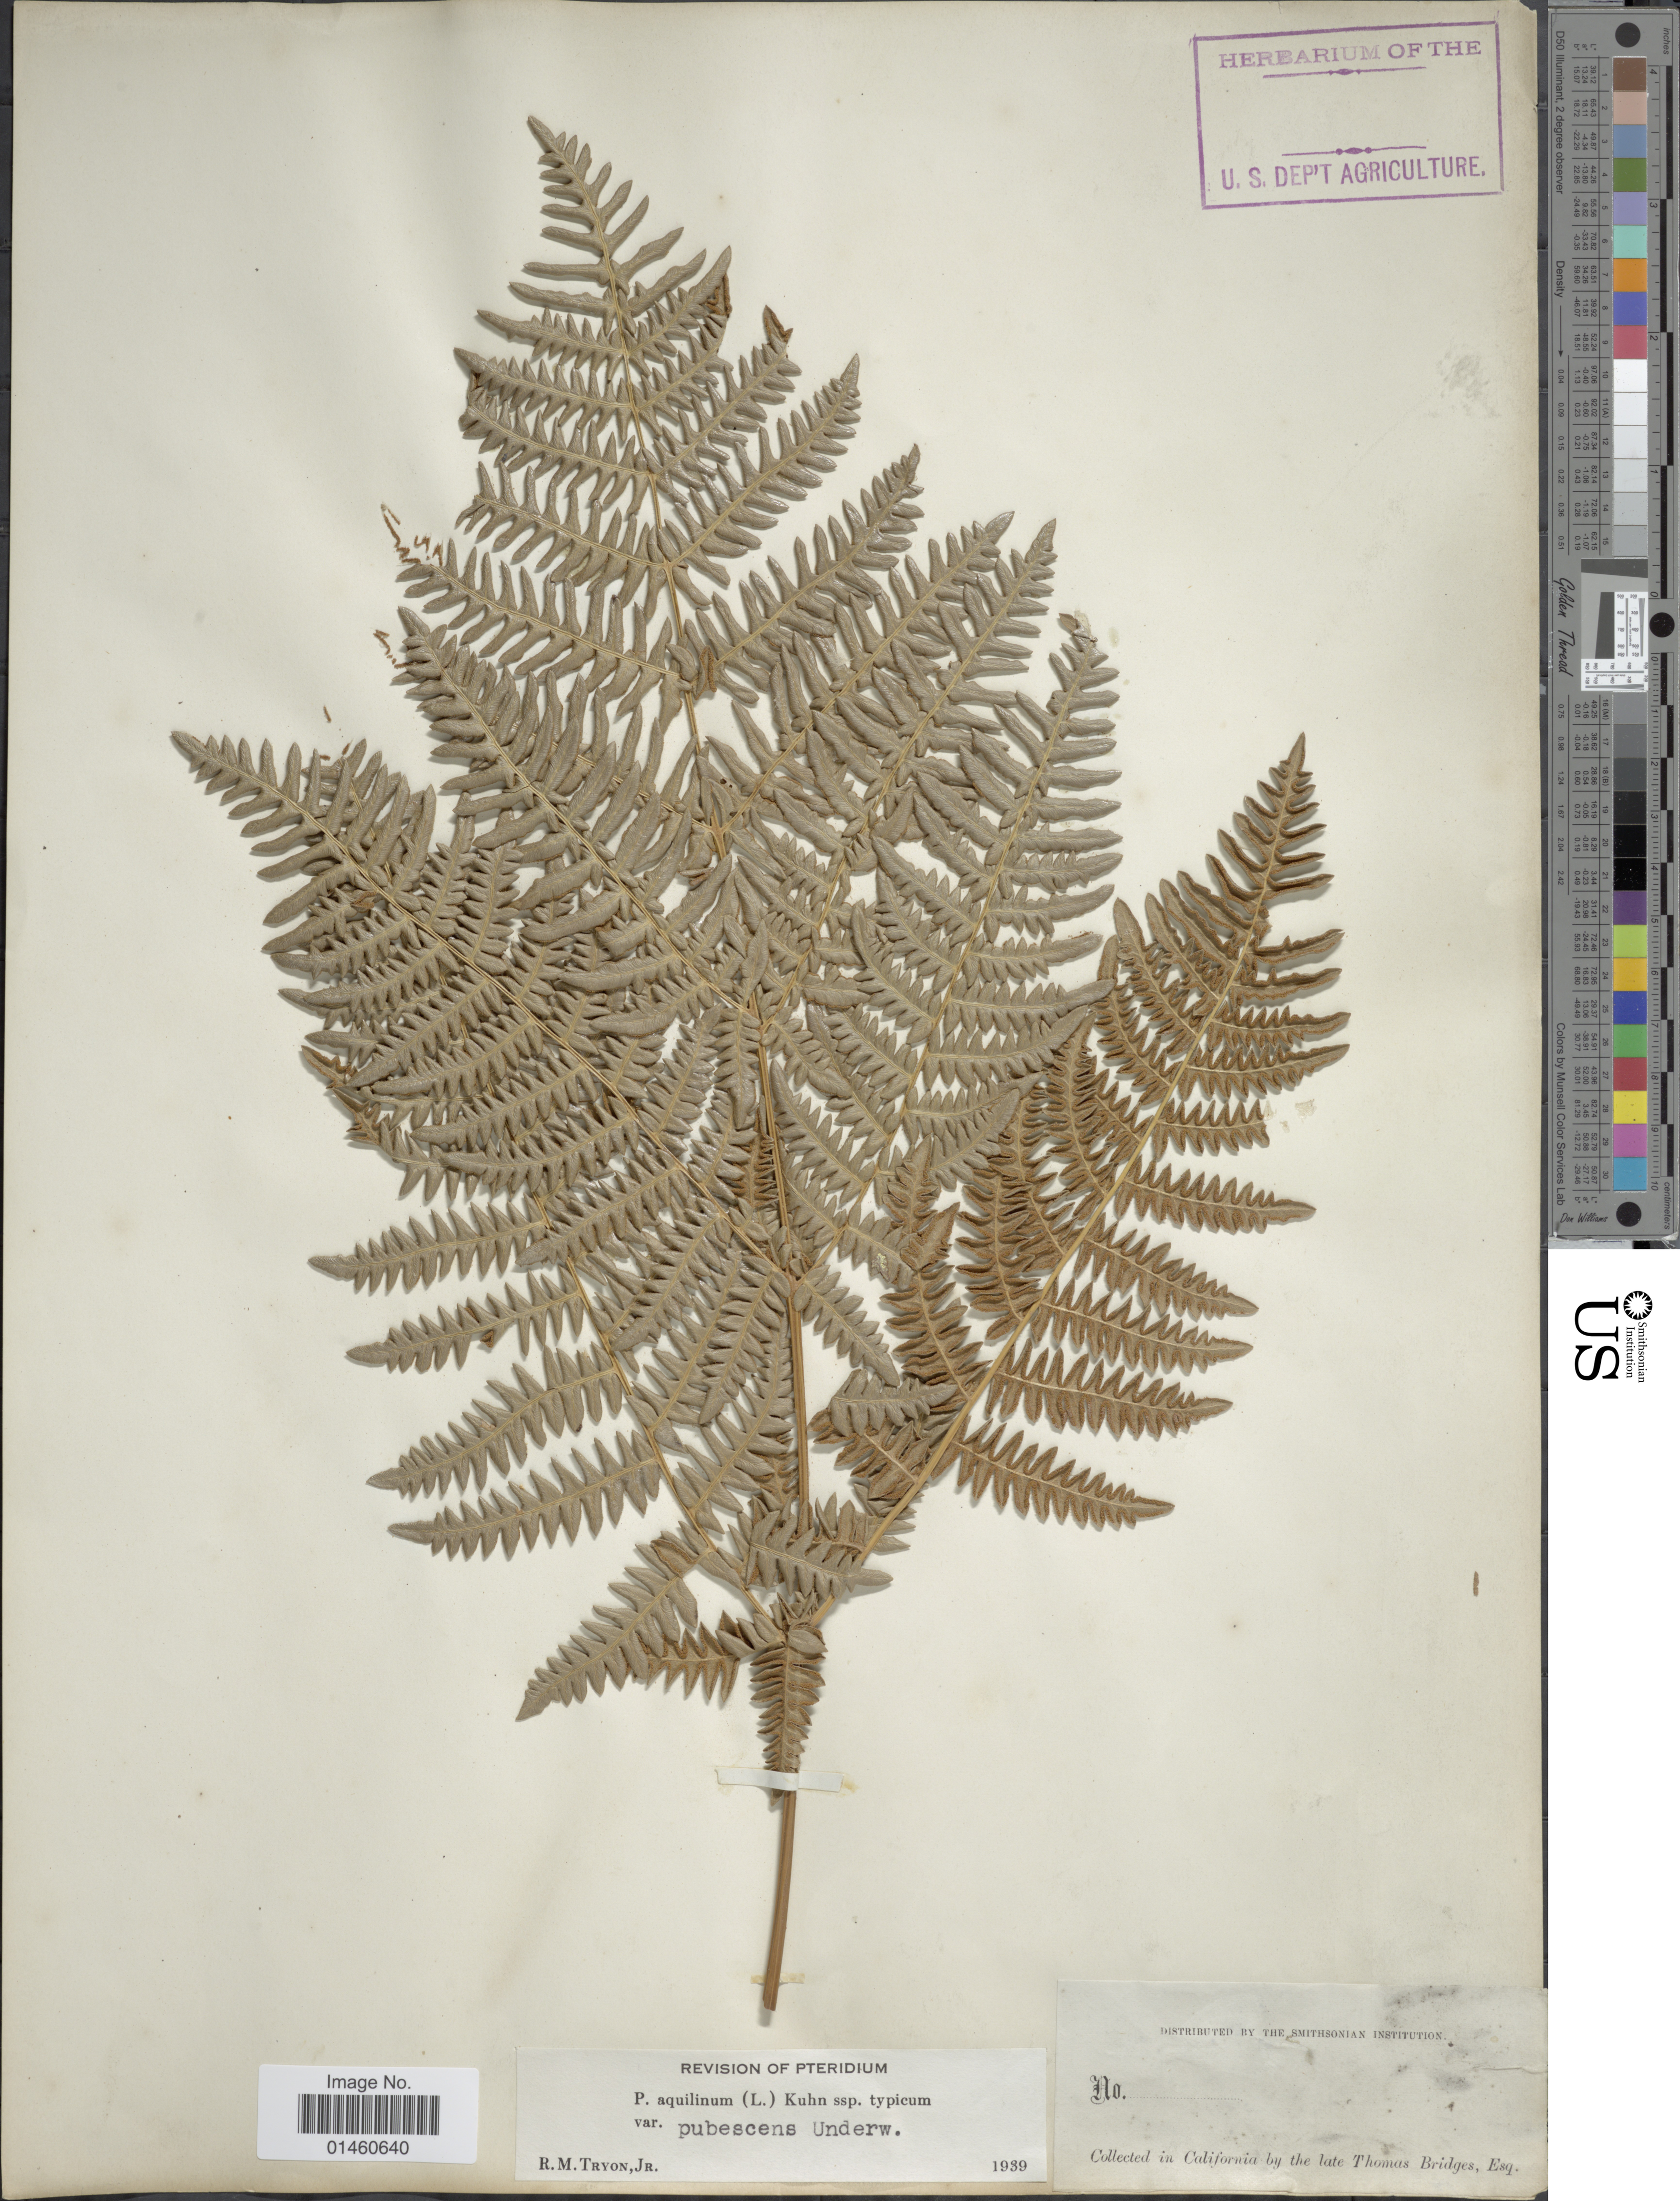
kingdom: Plantae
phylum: Tracheophyta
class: Polypodiopsida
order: Polypodiales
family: Dennstaedtiaceae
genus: Pteridium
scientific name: Pteridium pubescens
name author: (Underw.) Christenh.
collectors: T. Bridges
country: United States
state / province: California